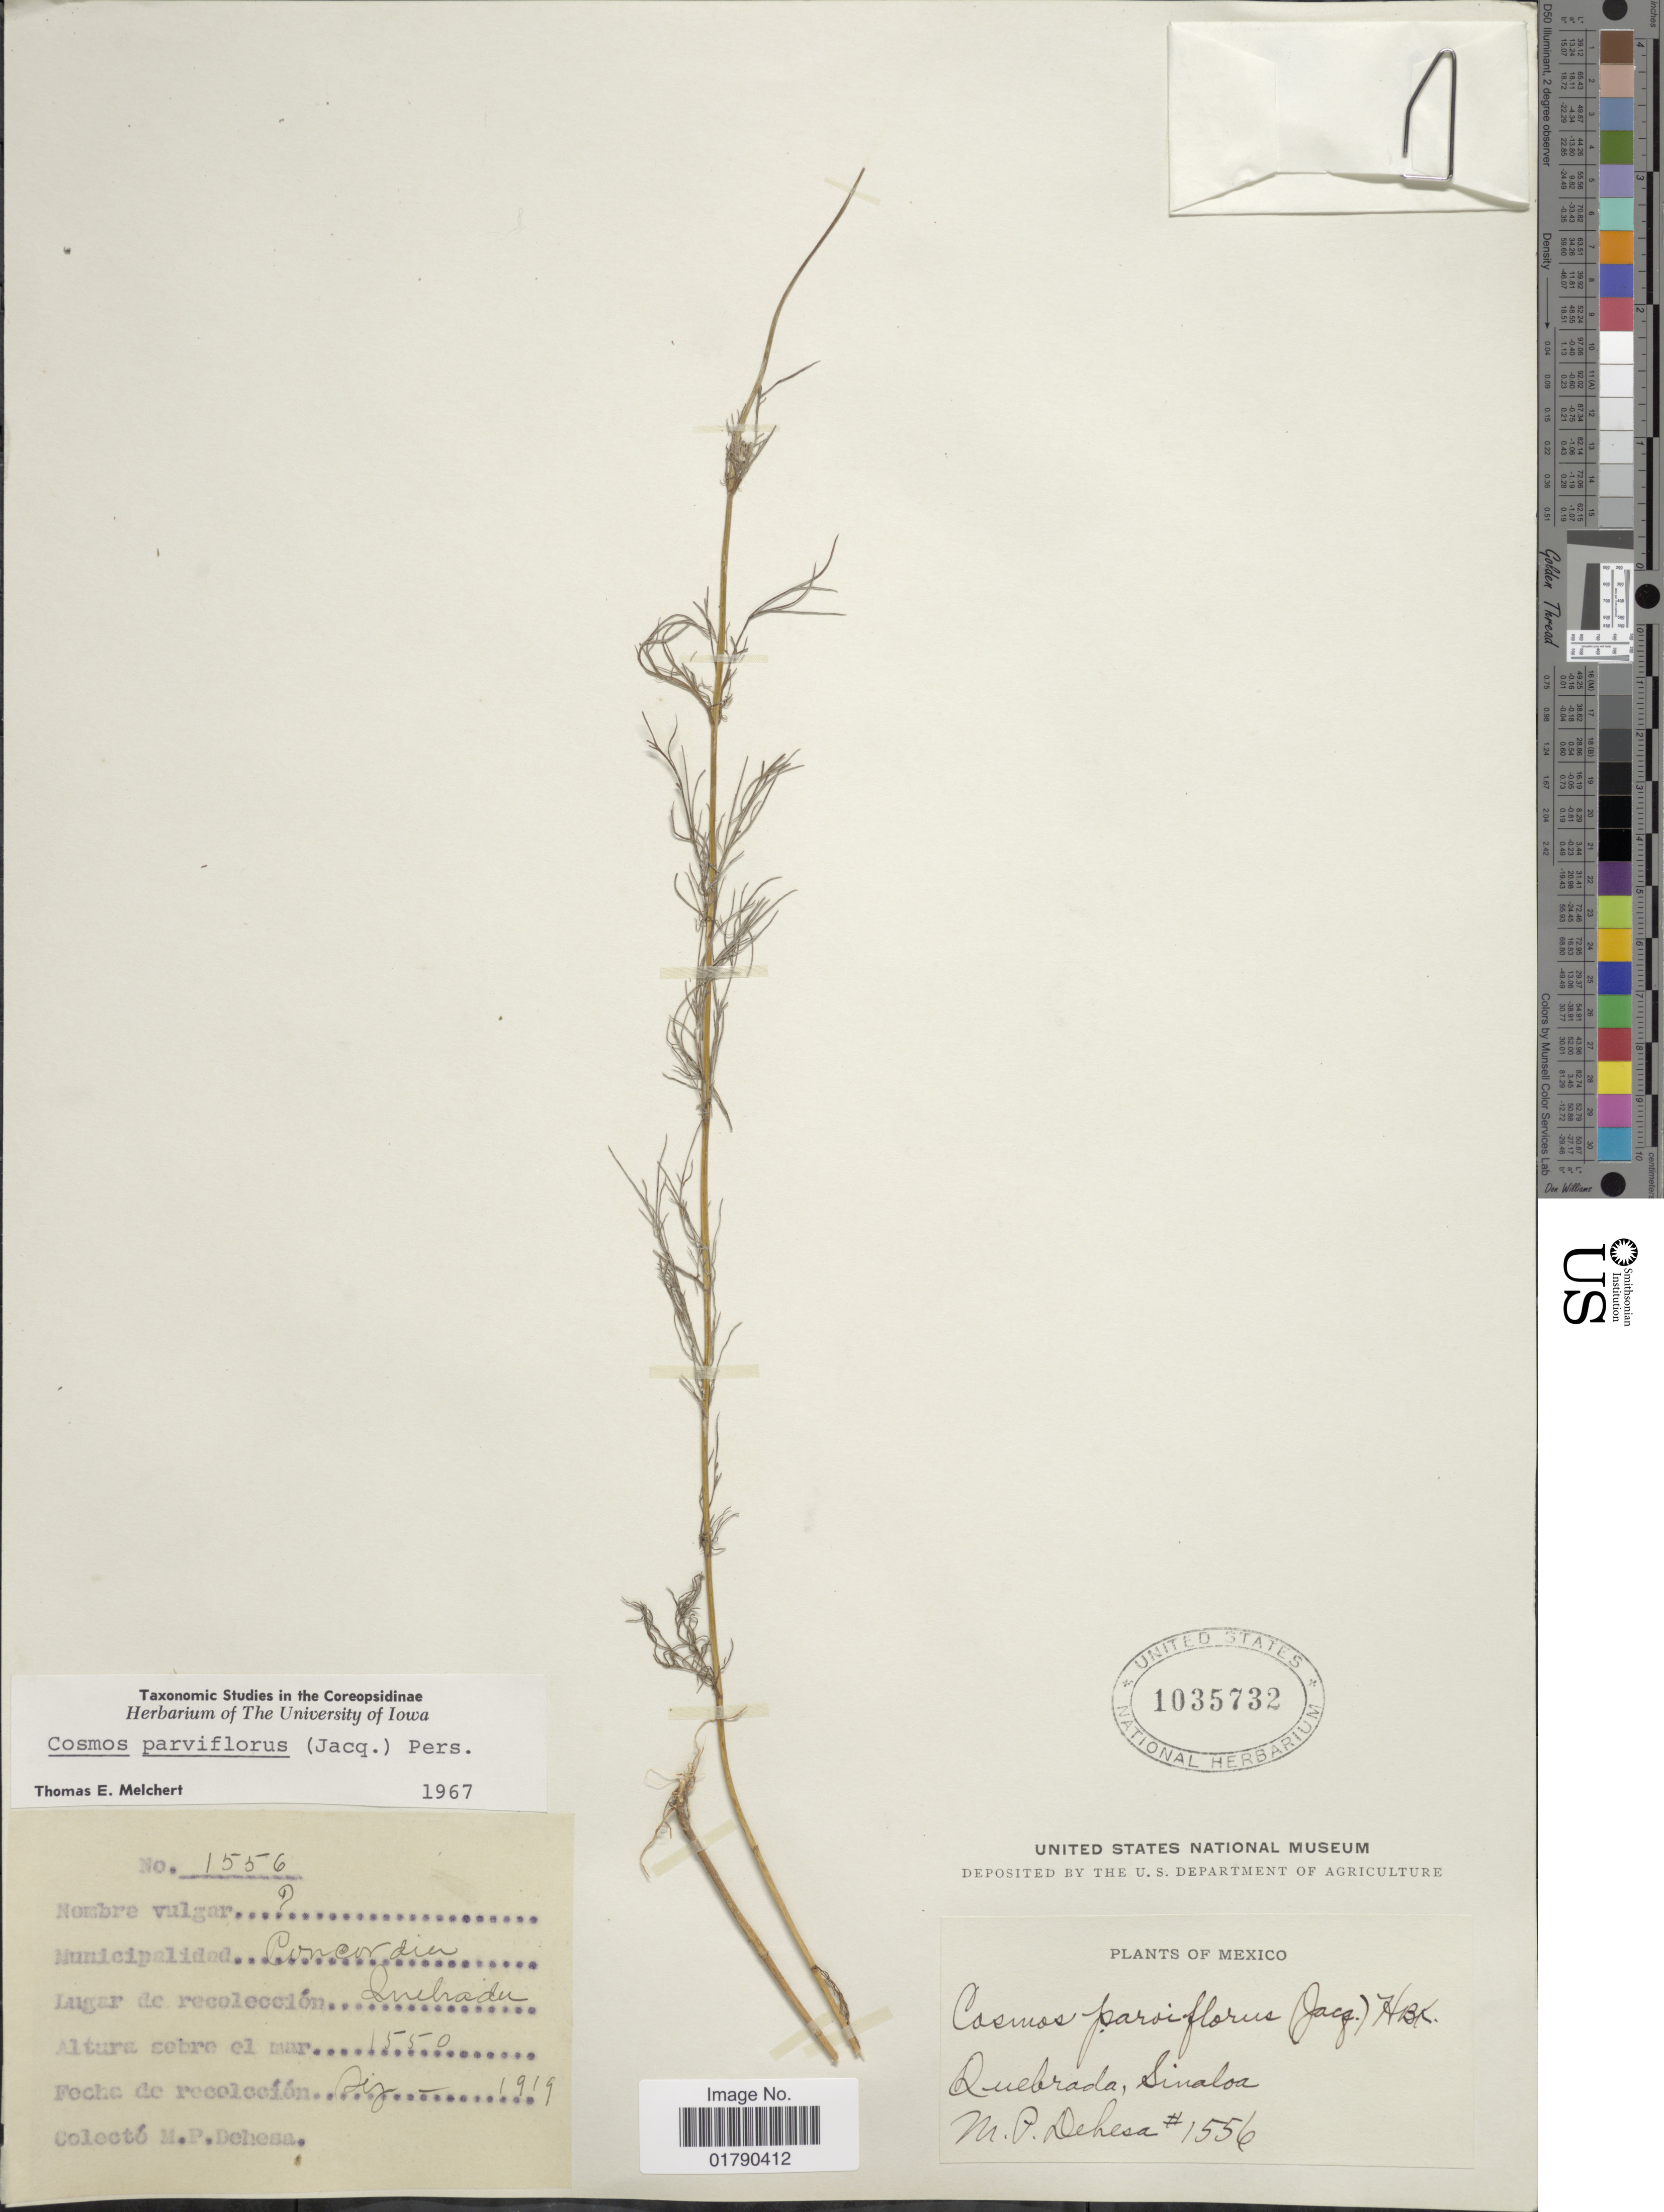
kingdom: Plantae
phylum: Tracheophyta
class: Magnoliopsida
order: Asterales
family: Asteraceae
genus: Cosmos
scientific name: Cosmos parviflorus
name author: (Jacq.) Pers.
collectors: M. Dehesa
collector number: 1556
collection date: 1919-12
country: Mexico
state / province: Sinaloa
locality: Quebrada, Municipalidad Concordia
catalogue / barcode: US 1035732